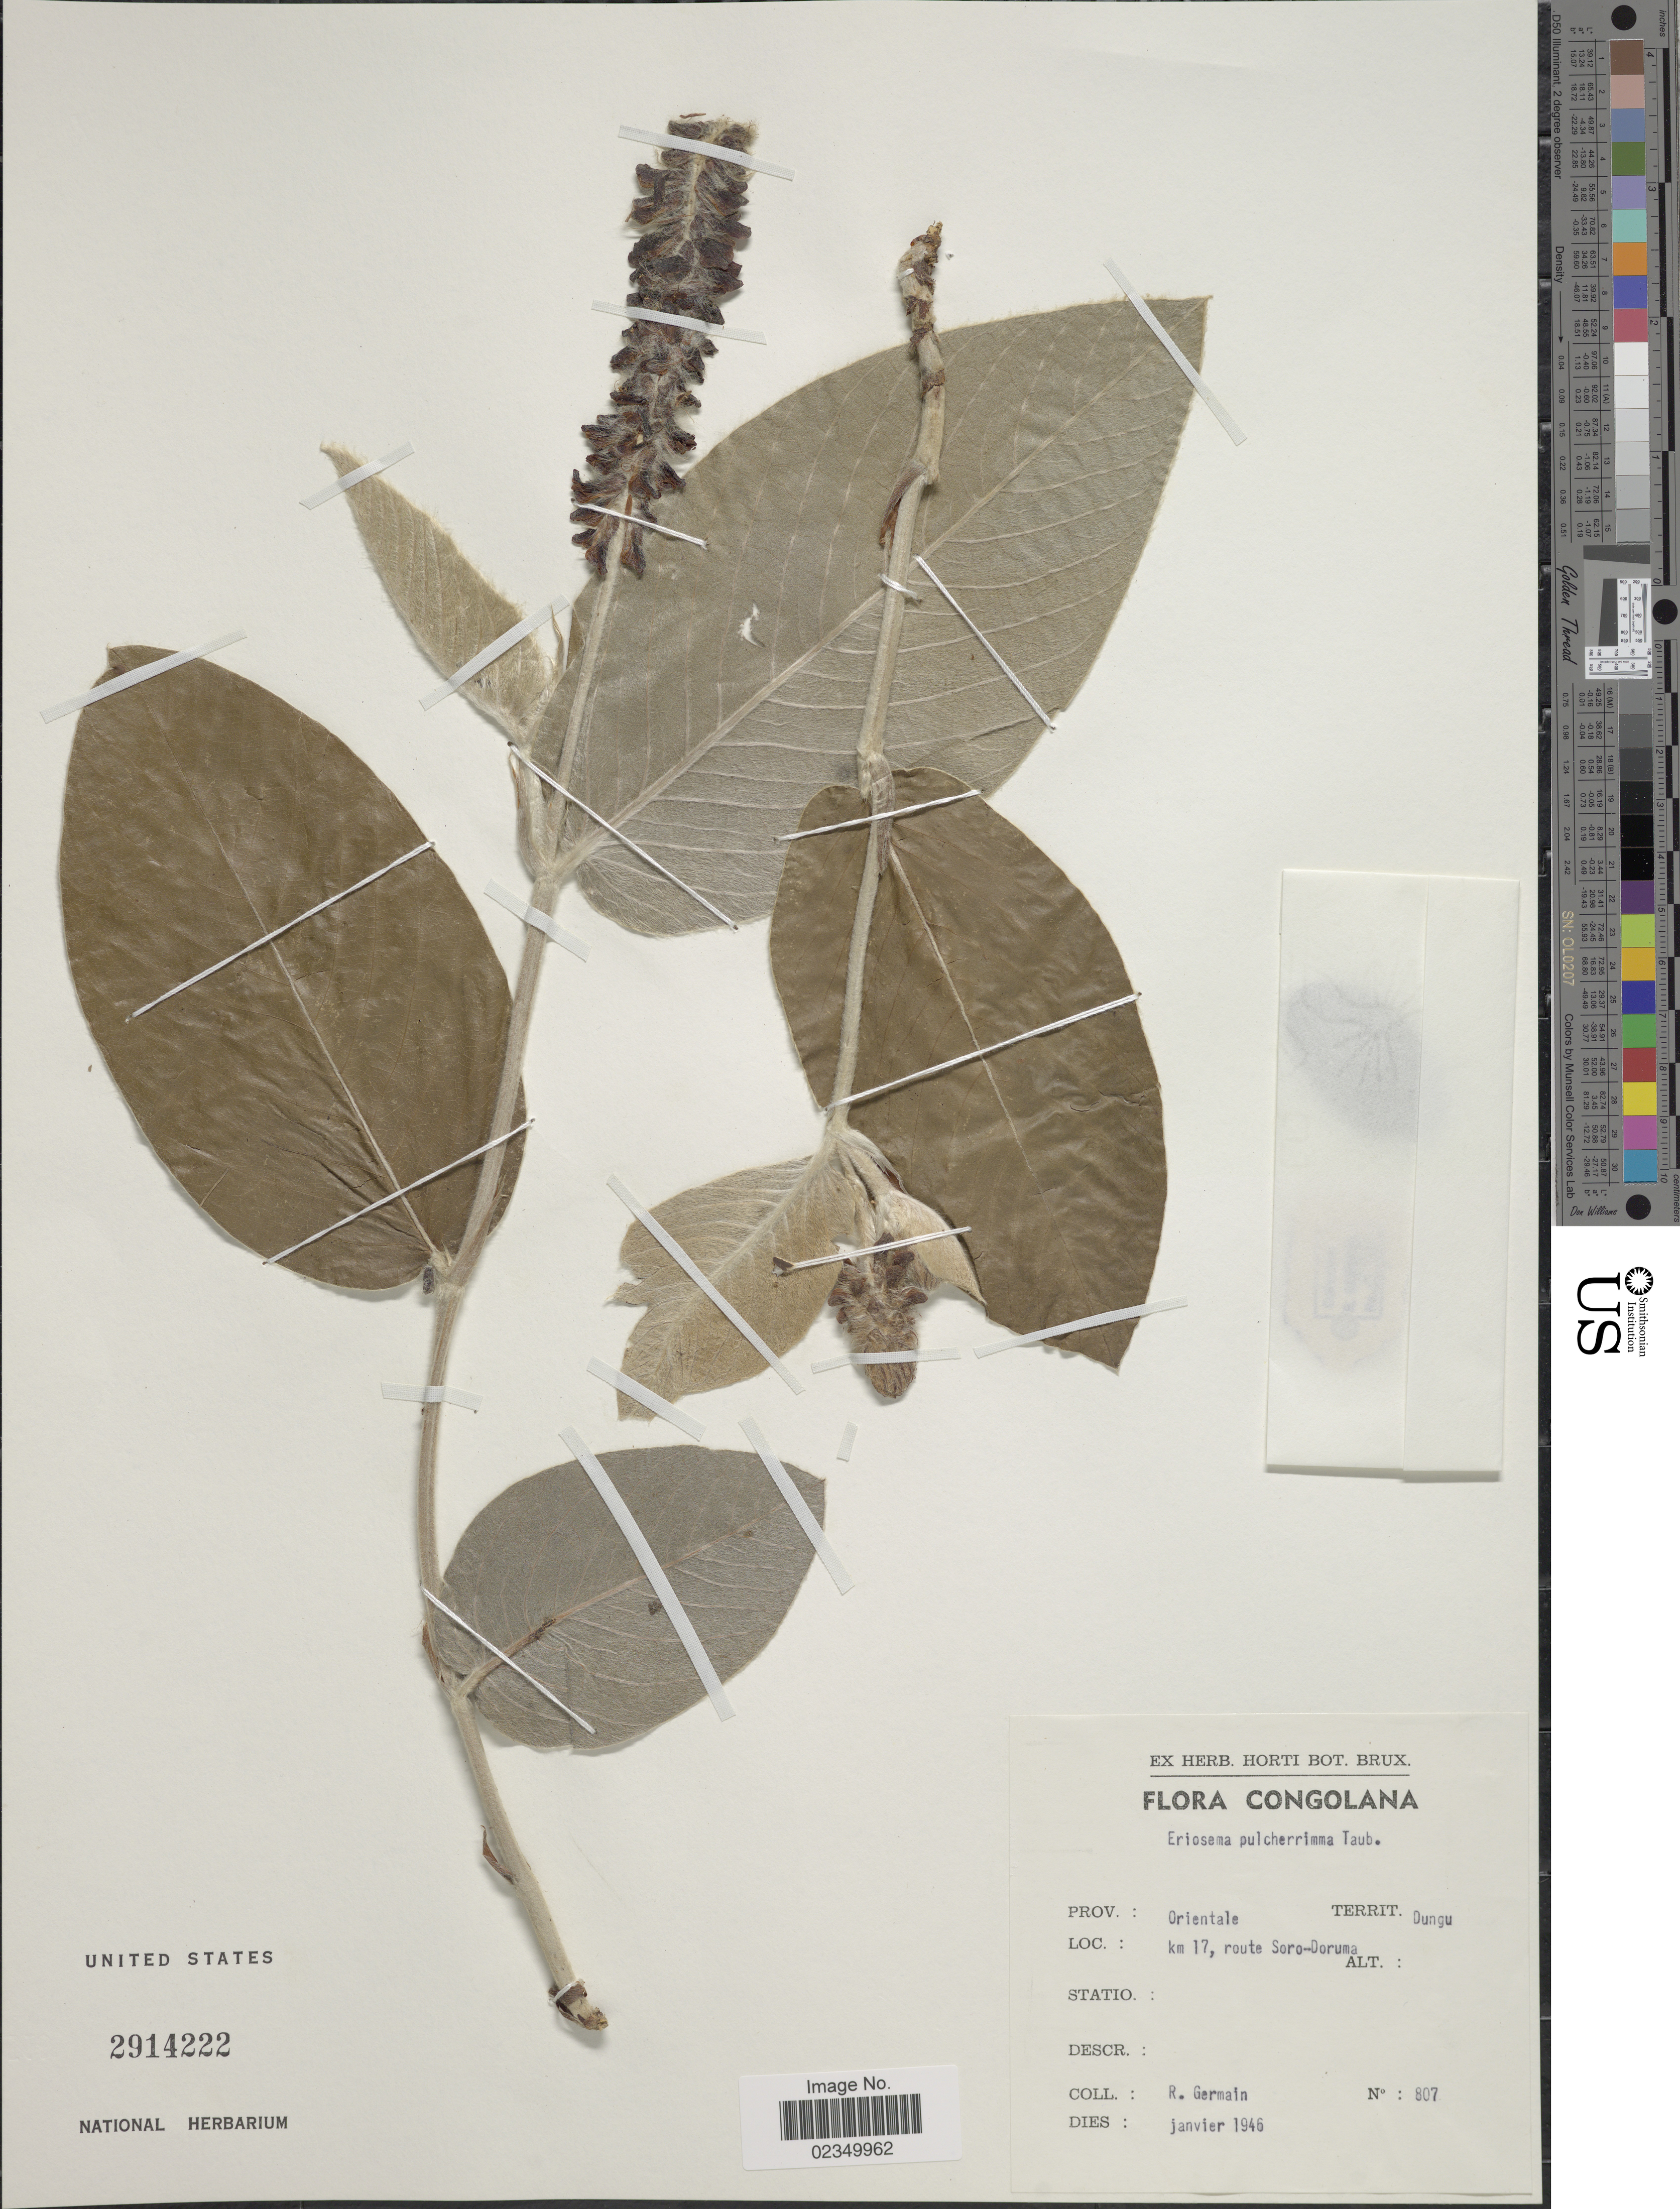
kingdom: Plantae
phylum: Tracheophyta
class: Magnoliopsida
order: Fabales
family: Fabaceae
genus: Eriosema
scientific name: Eriosema pulcherrimum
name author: Taub.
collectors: R. Germain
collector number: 807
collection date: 1946-01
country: Congo, Democratic Republic of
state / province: Haut-Uele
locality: Prov. Orientale, Territ. Dungu, km 17 route Soro-Doruma. Congolana.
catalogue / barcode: US 2914222